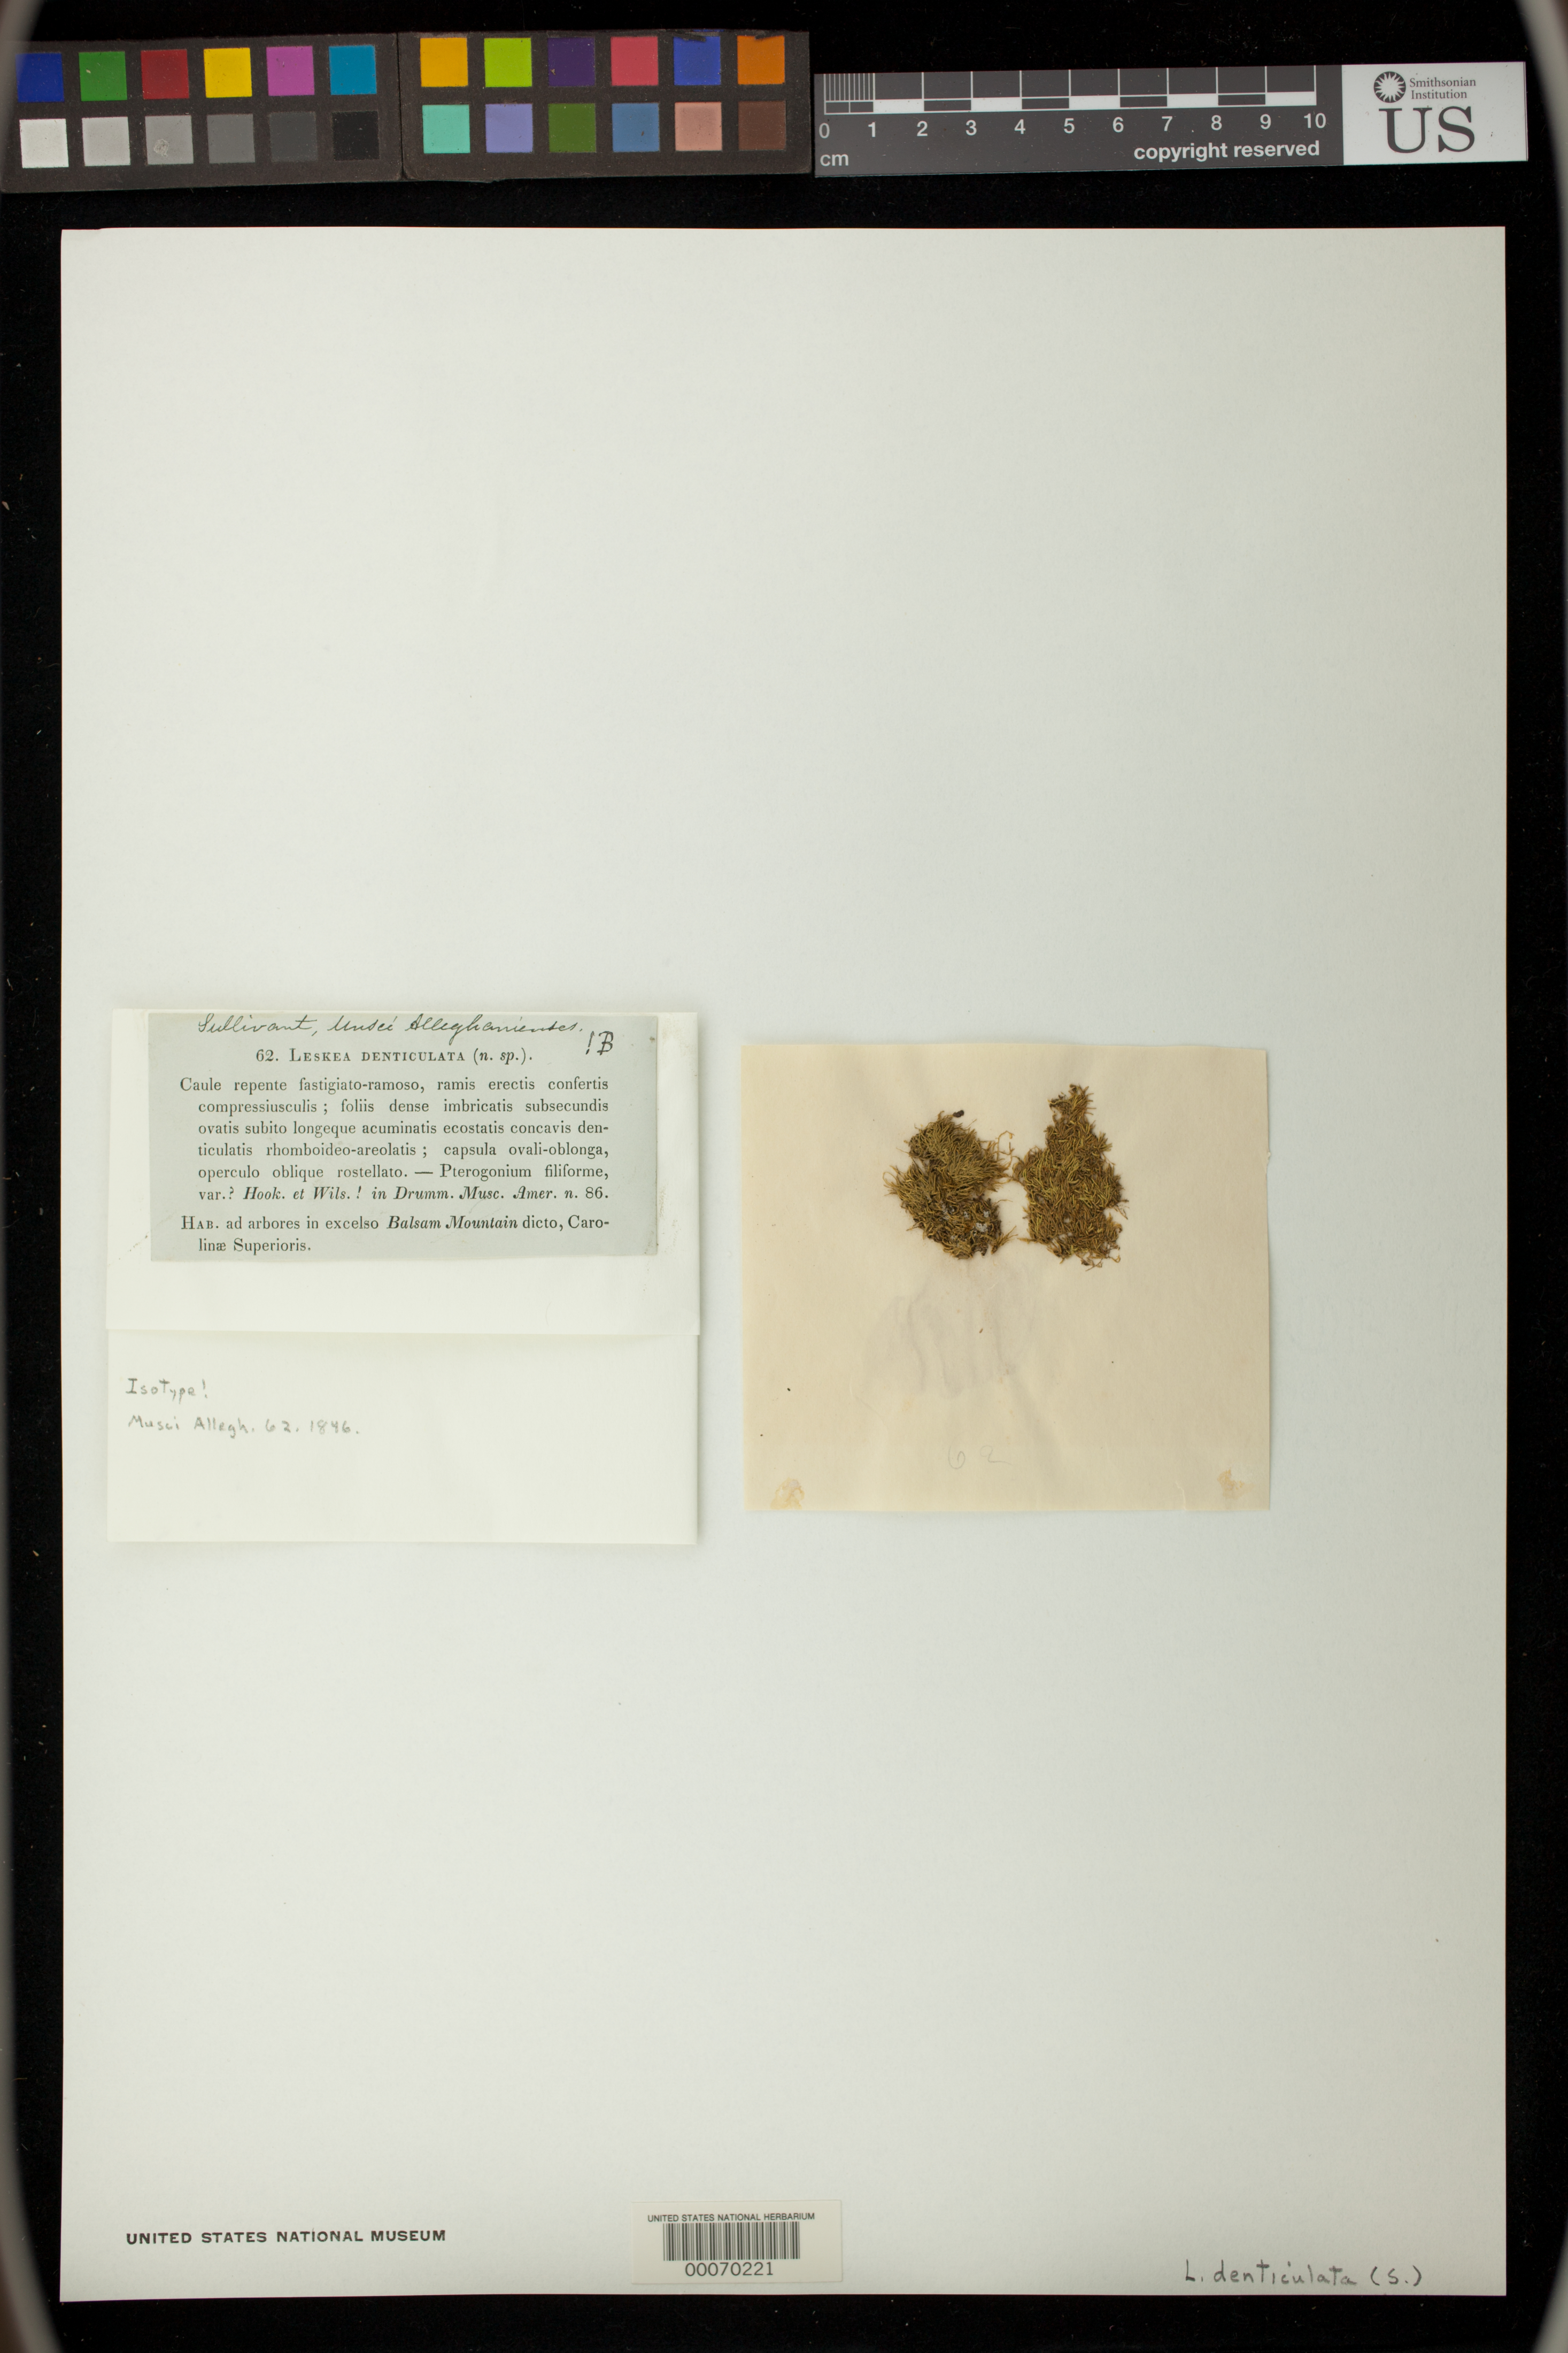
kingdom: Plantae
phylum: Bryophyta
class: Bryopsida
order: Hypnales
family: Leskeaceae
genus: Leskea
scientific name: Leskea denticulata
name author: Sull.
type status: Isotype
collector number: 62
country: United States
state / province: North Carolina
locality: Balsam Mountain.